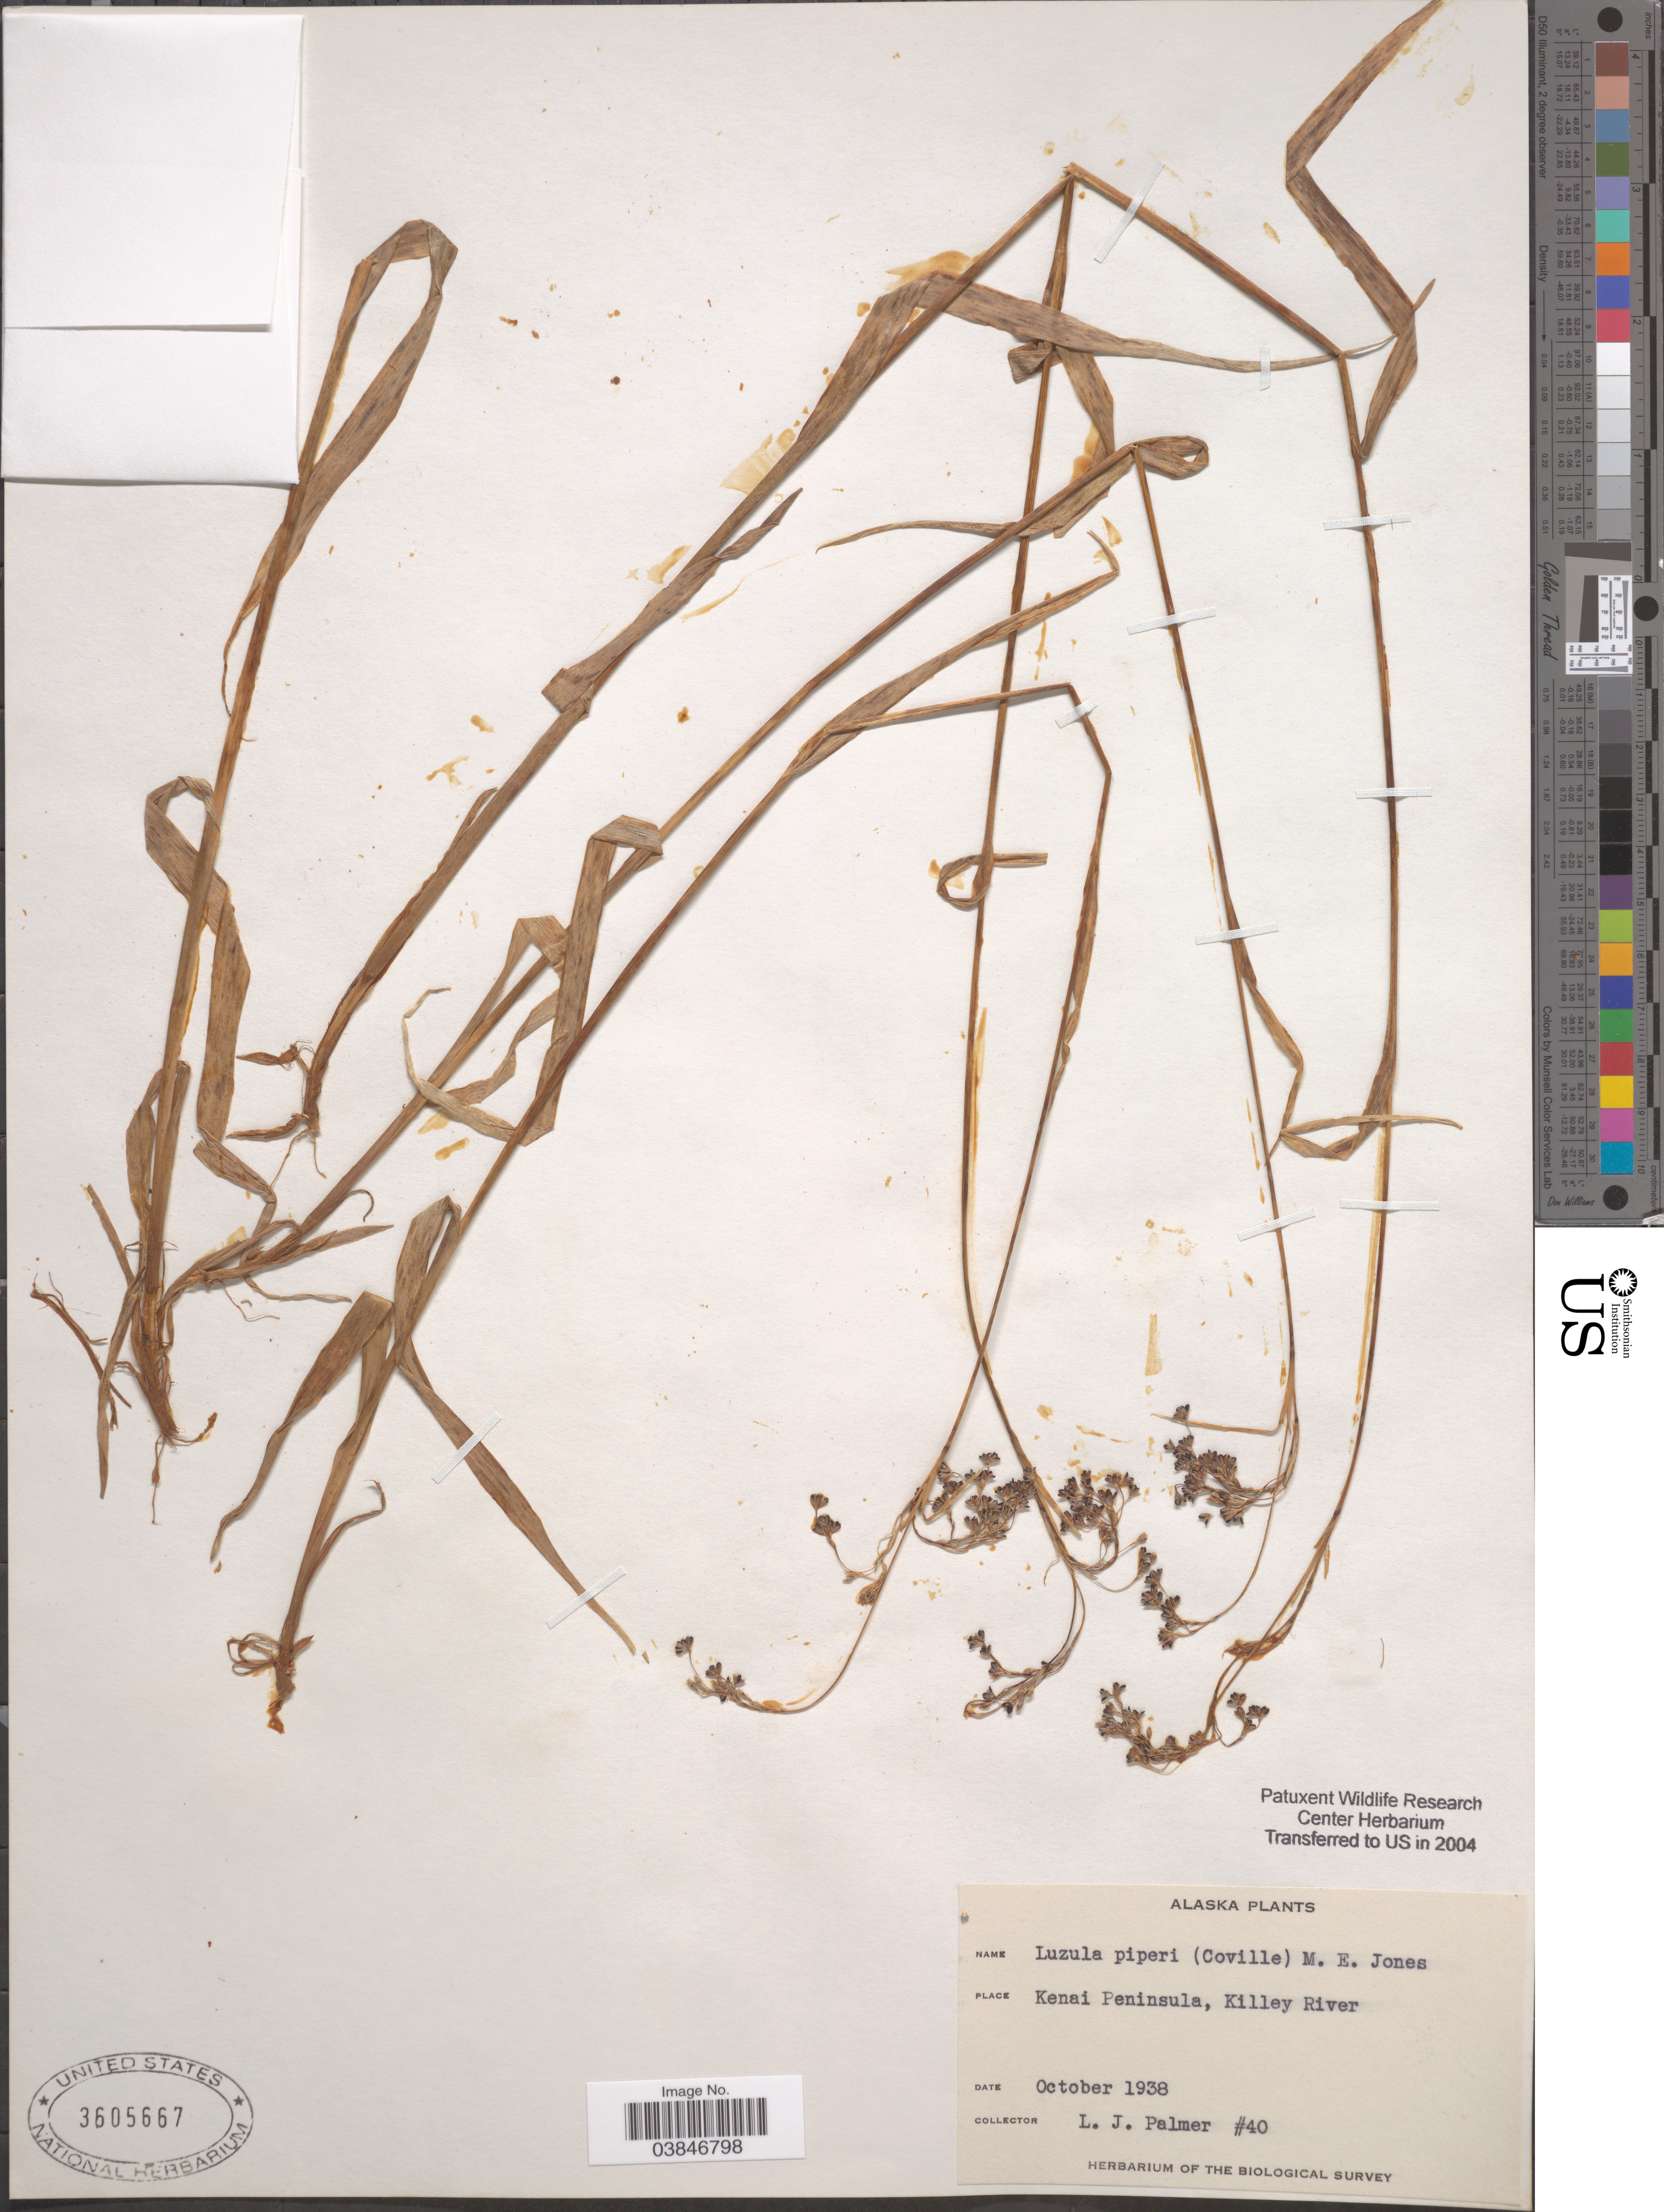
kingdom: Plantae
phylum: Tracheophyta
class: Liliopsida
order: Poales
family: Juncaceae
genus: Luzula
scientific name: Luzula piperi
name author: (Coville) M.E. Jones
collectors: L. J. Palmer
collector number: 40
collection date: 1938-10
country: United States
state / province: Alaska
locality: Kenai Peninsula, Killey River.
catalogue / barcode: US 3605667